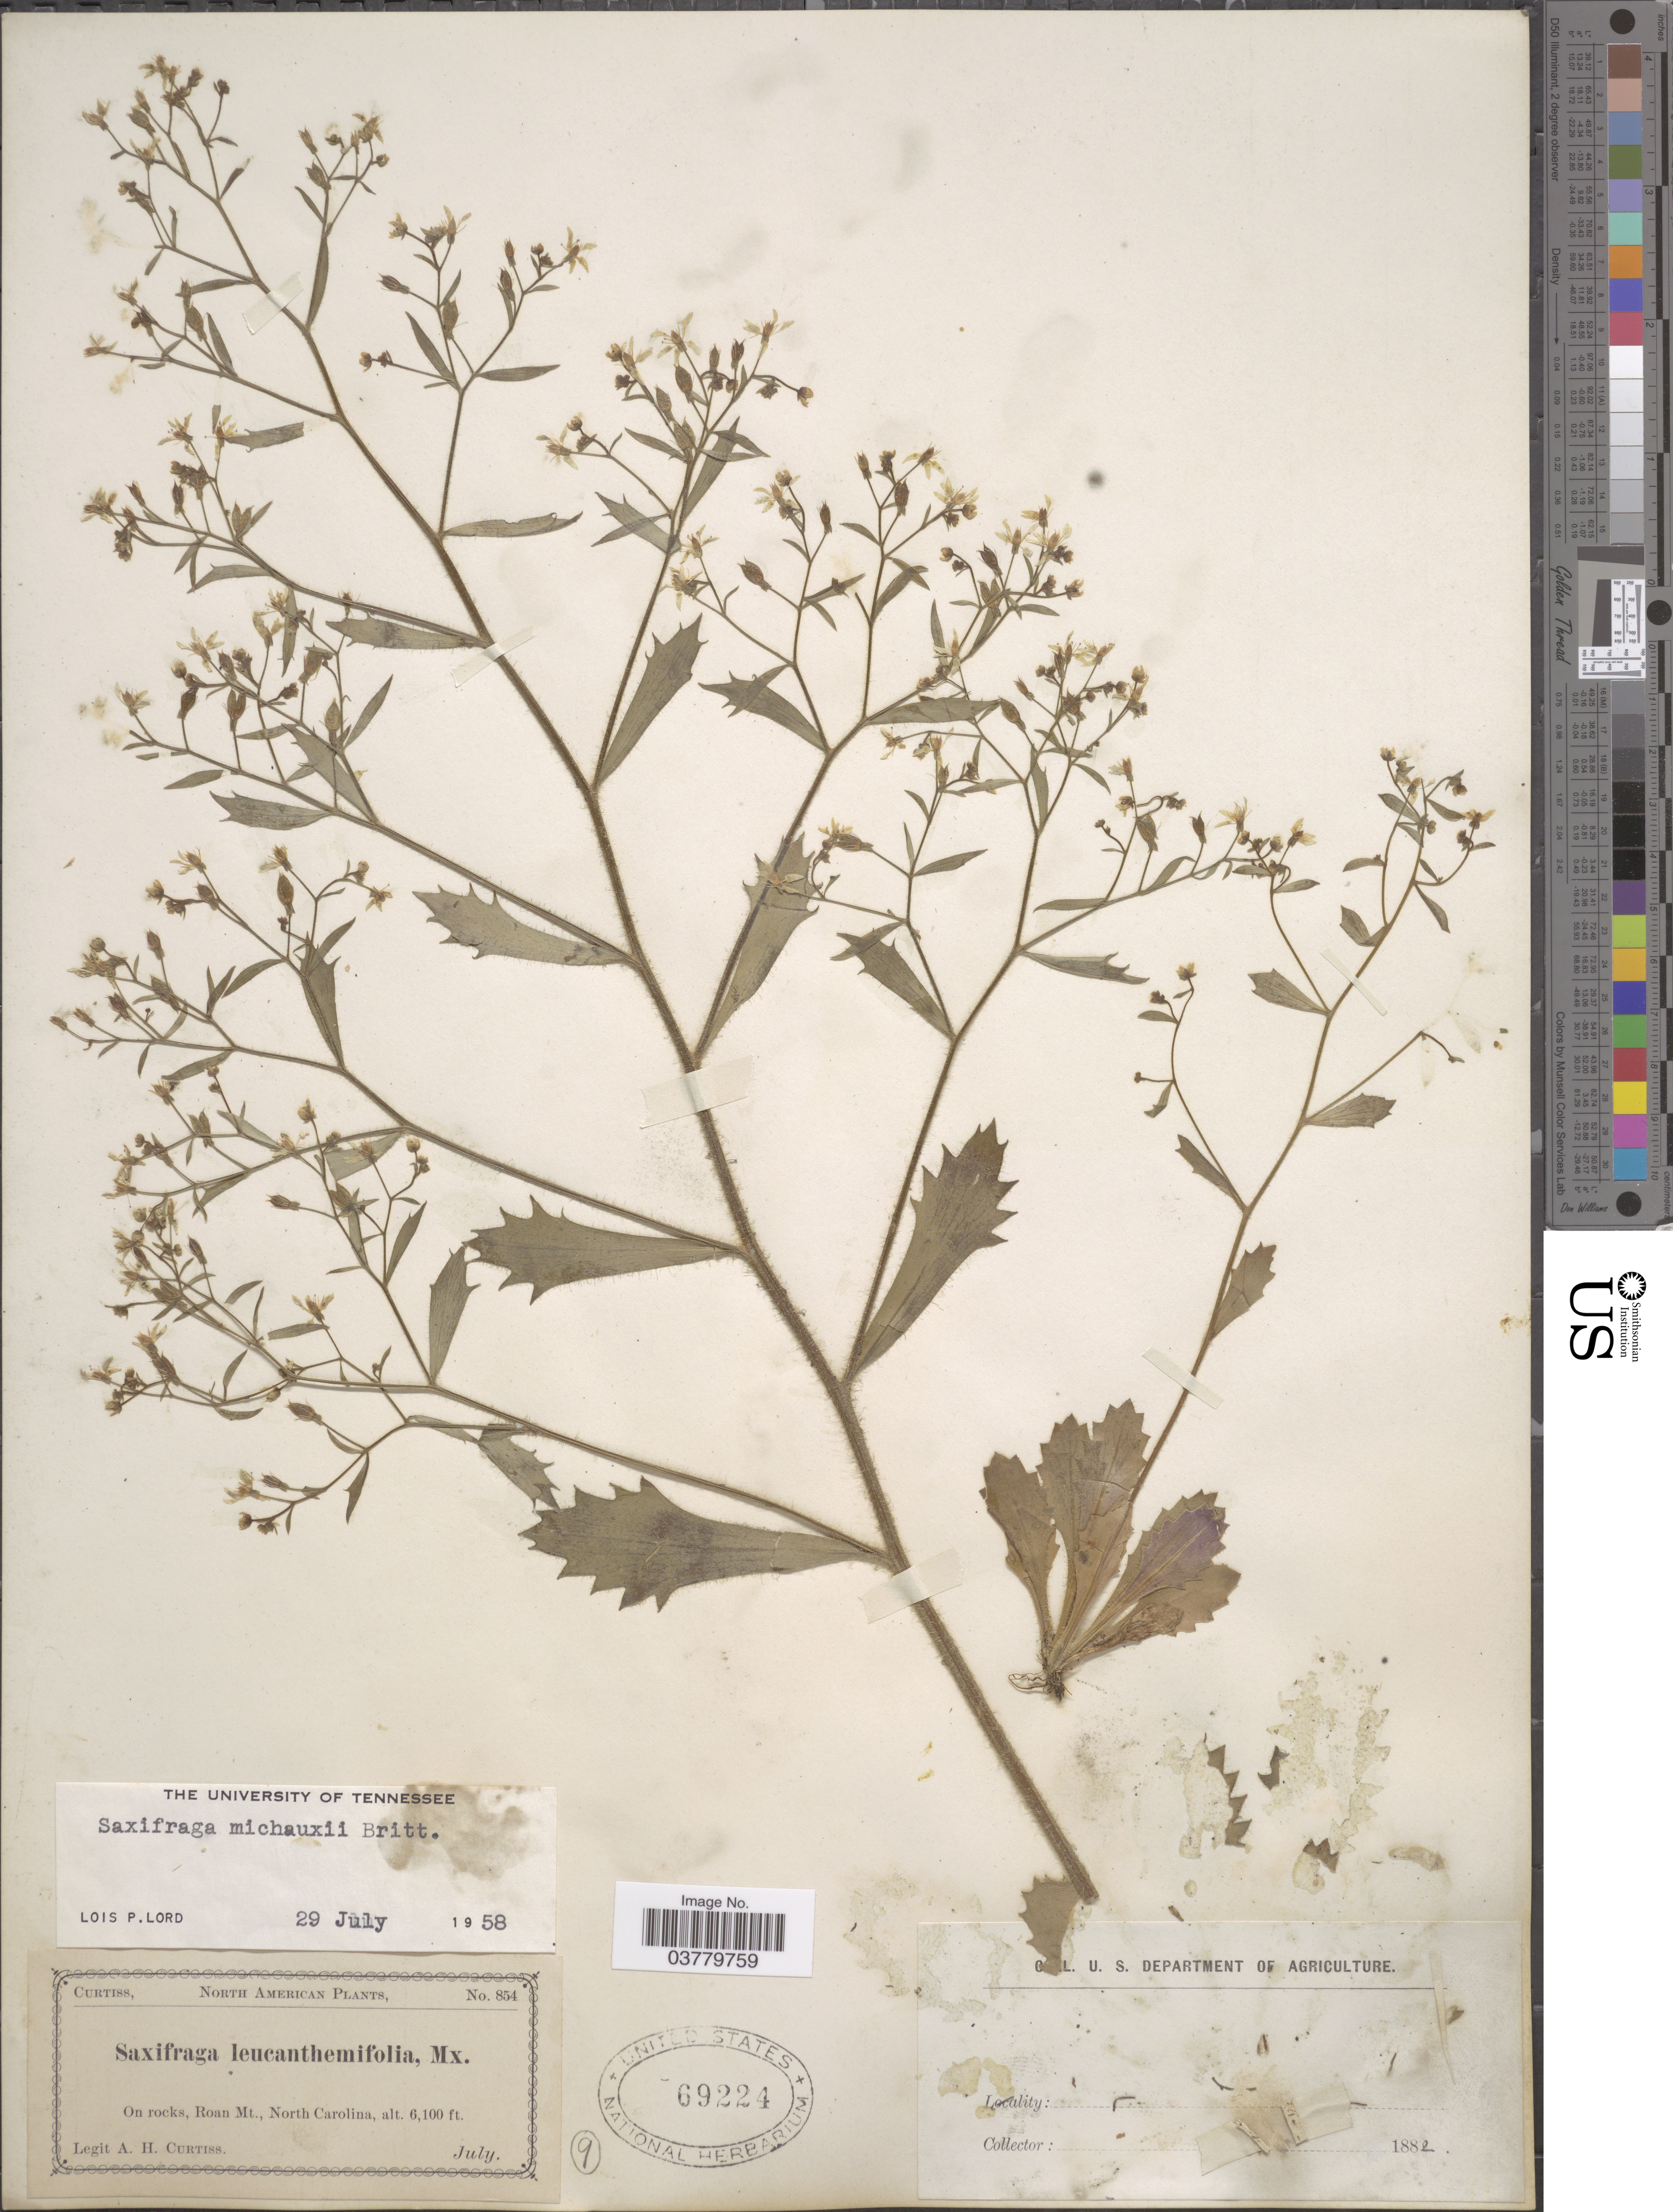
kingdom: Plantae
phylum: Tracheophyta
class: Magnoliopsida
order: Saxifragales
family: Saxifragaceae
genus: Micranthes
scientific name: Micranthes petiolaris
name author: (Raf.) Bush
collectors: A. H. Curtiss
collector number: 854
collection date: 1882-07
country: United States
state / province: North Carolina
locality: On rocks, Roan Mt.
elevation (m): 1859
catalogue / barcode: US 69224